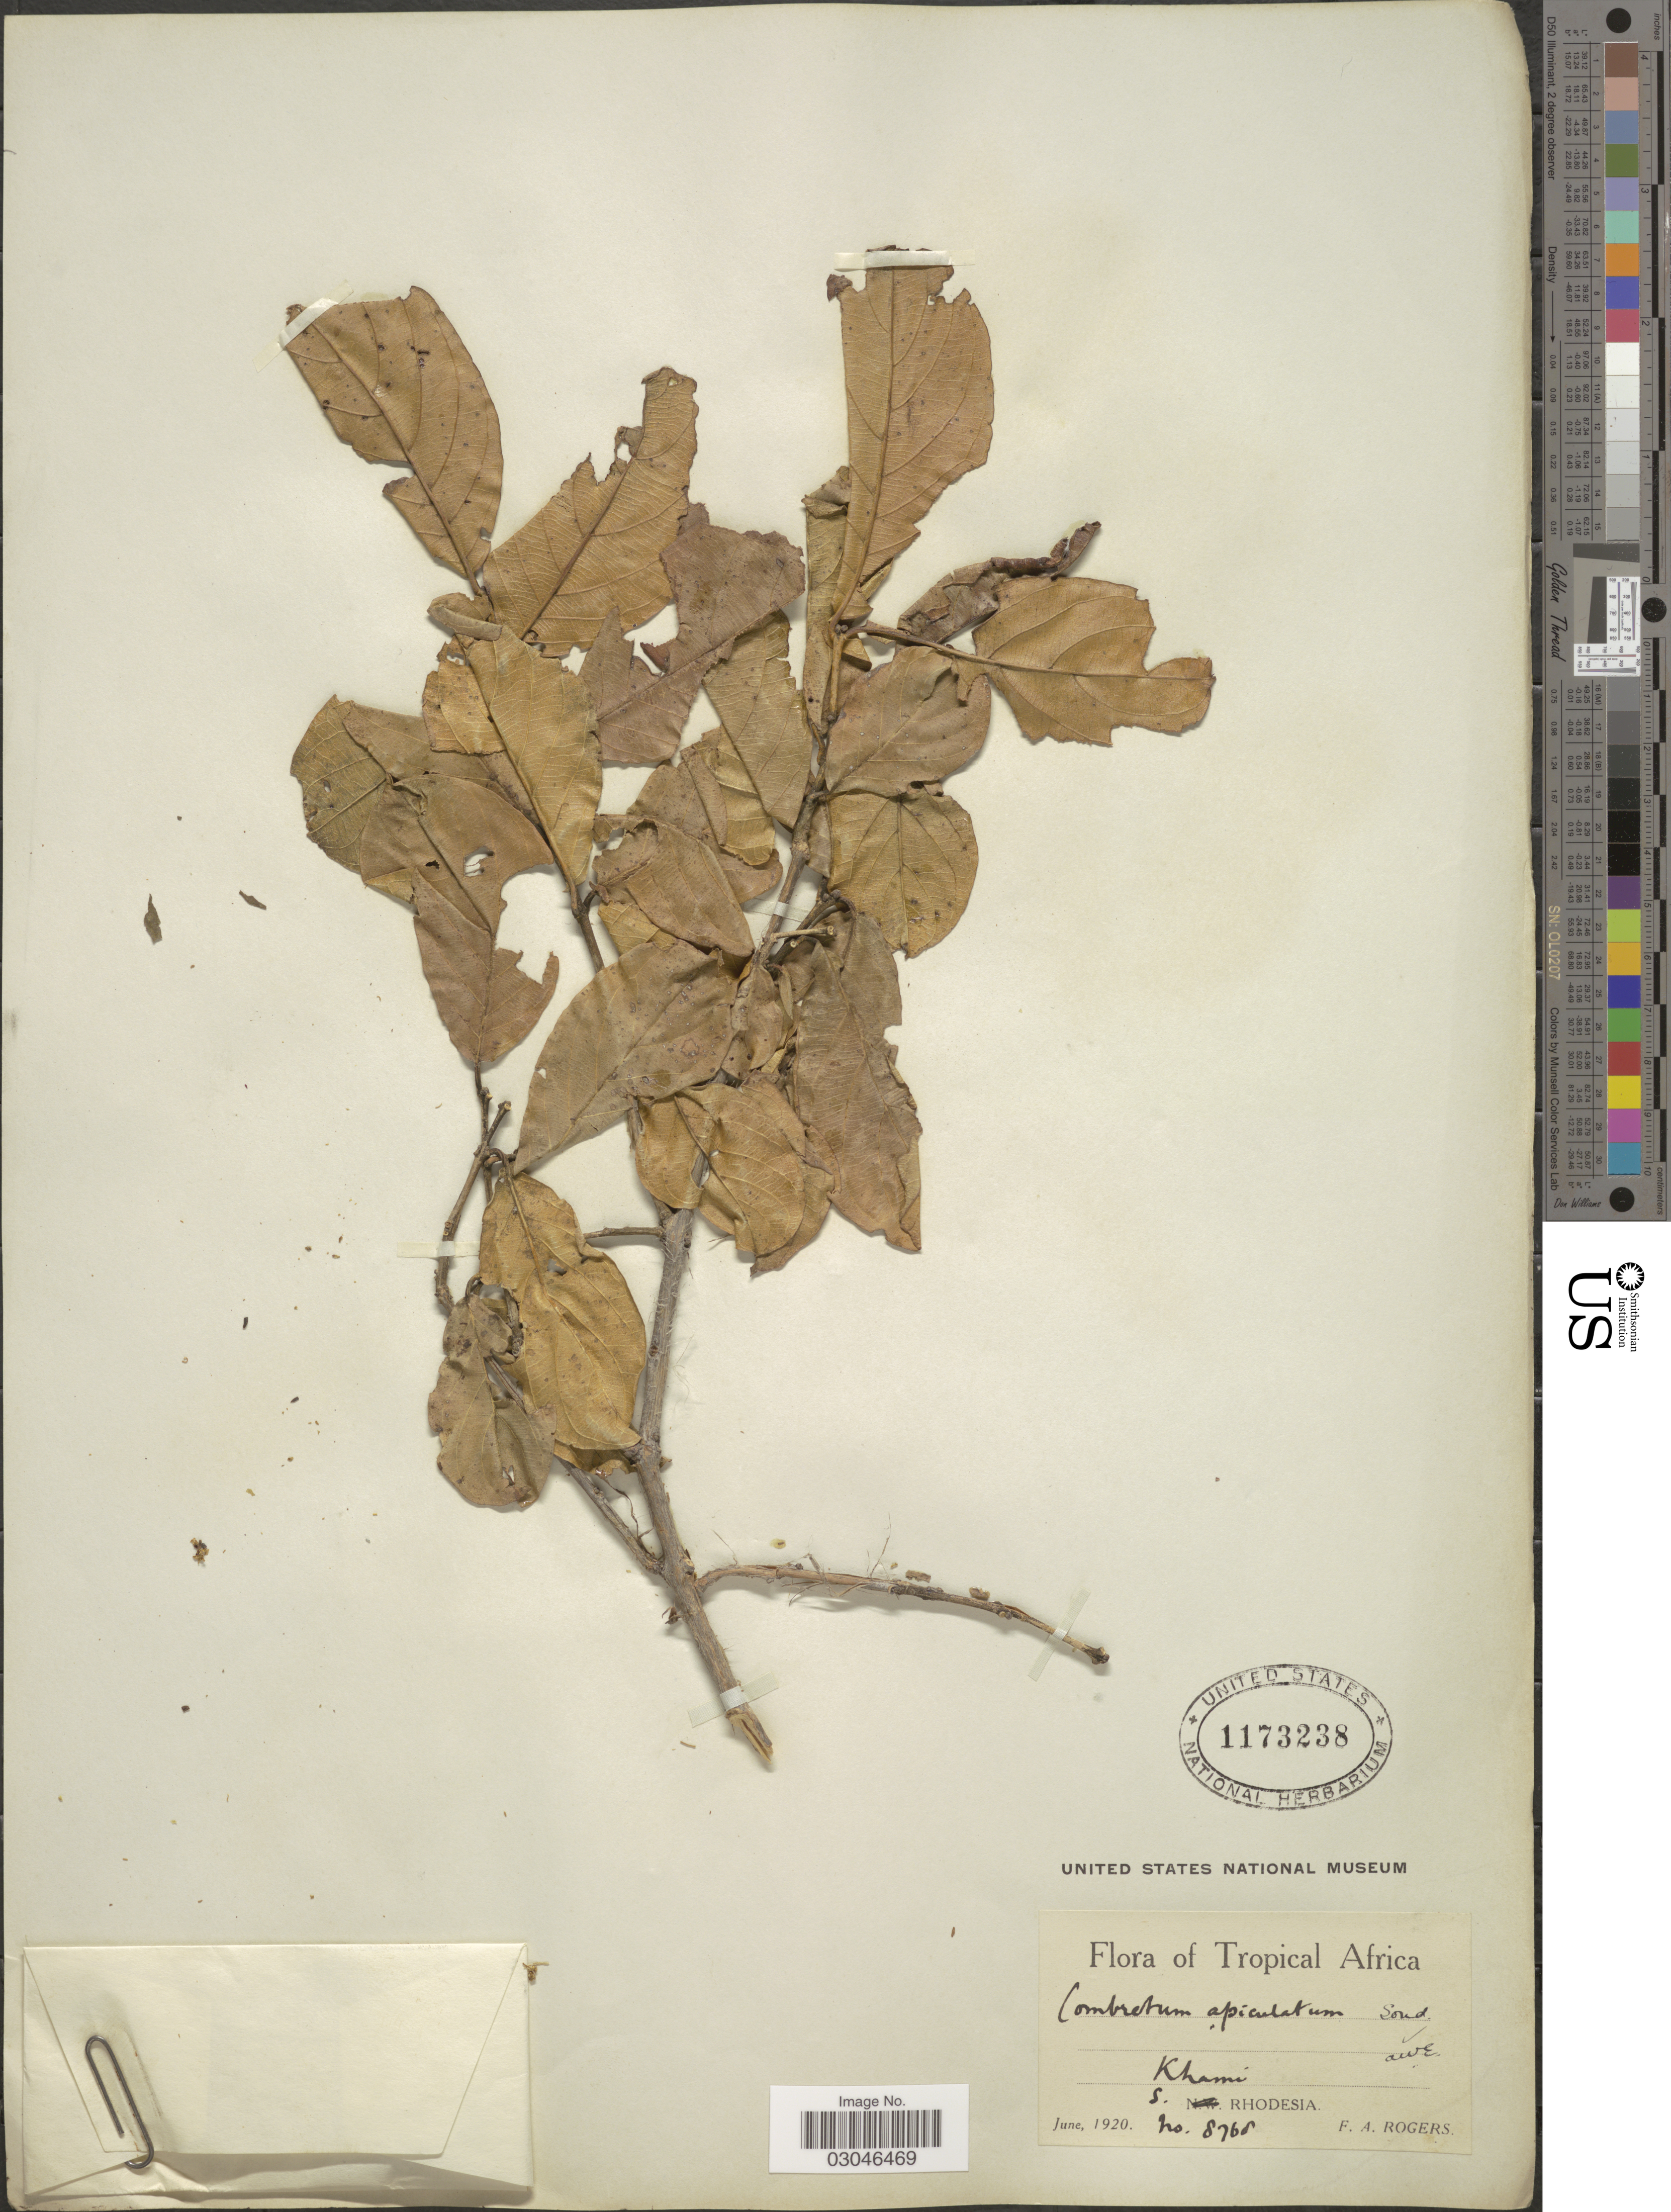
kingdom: Plantae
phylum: Tracheophyta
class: Magnoliopsida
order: Myrtales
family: Combretaceae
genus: Combretum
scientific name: Combretum apiculatum subsp. apiculatum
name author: Sond.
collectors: F. A. Rogers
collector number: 8768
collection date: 1920-06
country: Zimbabwe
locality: Tropical Africa. Khami. S. Rhodesia.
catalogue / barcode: US 1173238